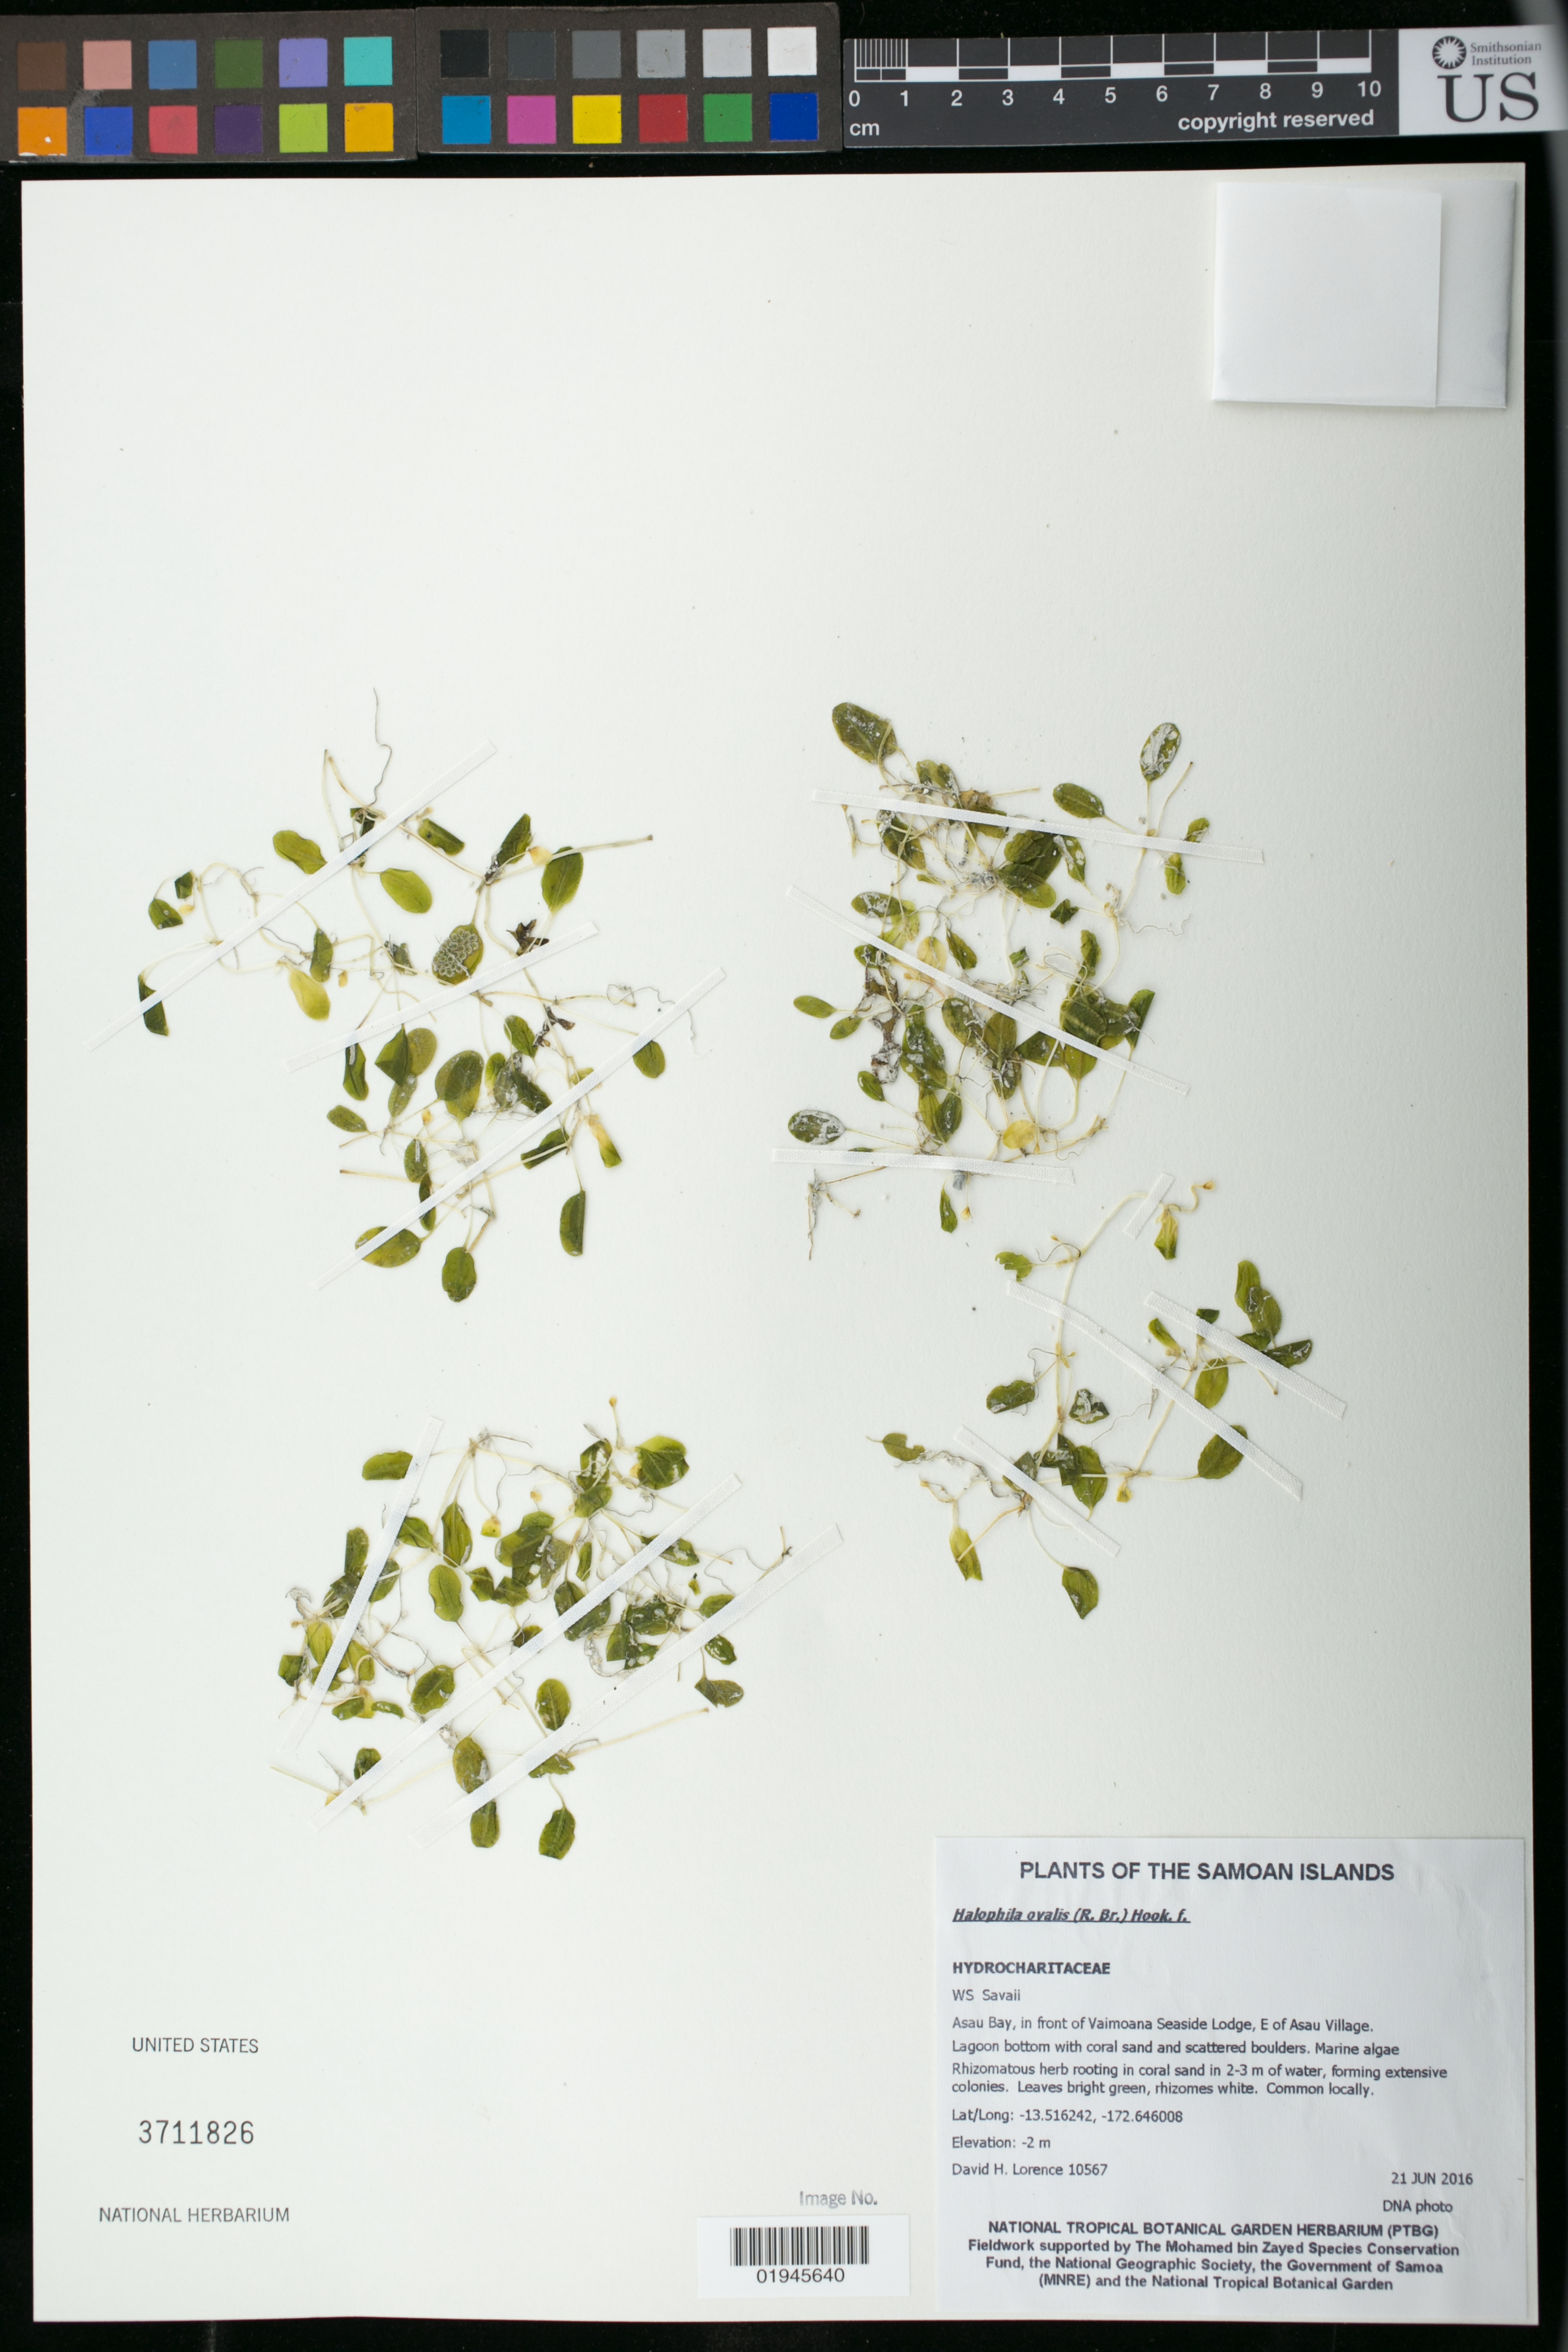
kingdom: Plantae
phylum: Tracheophyta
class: Liliopsida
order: Alismatales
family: Hydrocharitaceae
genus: Halophila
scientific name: Halophila ovalis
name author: (R. Br.) Hook. f.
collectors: D. Lorence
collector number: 10567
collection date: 2016-06-21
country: Samoa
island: Savai'i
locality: Asau Bay, in front of Vaimoana Seaside Lodge, E of Asau Village.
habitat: Lagoon bottom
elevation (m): -2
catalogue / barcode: US 3711826